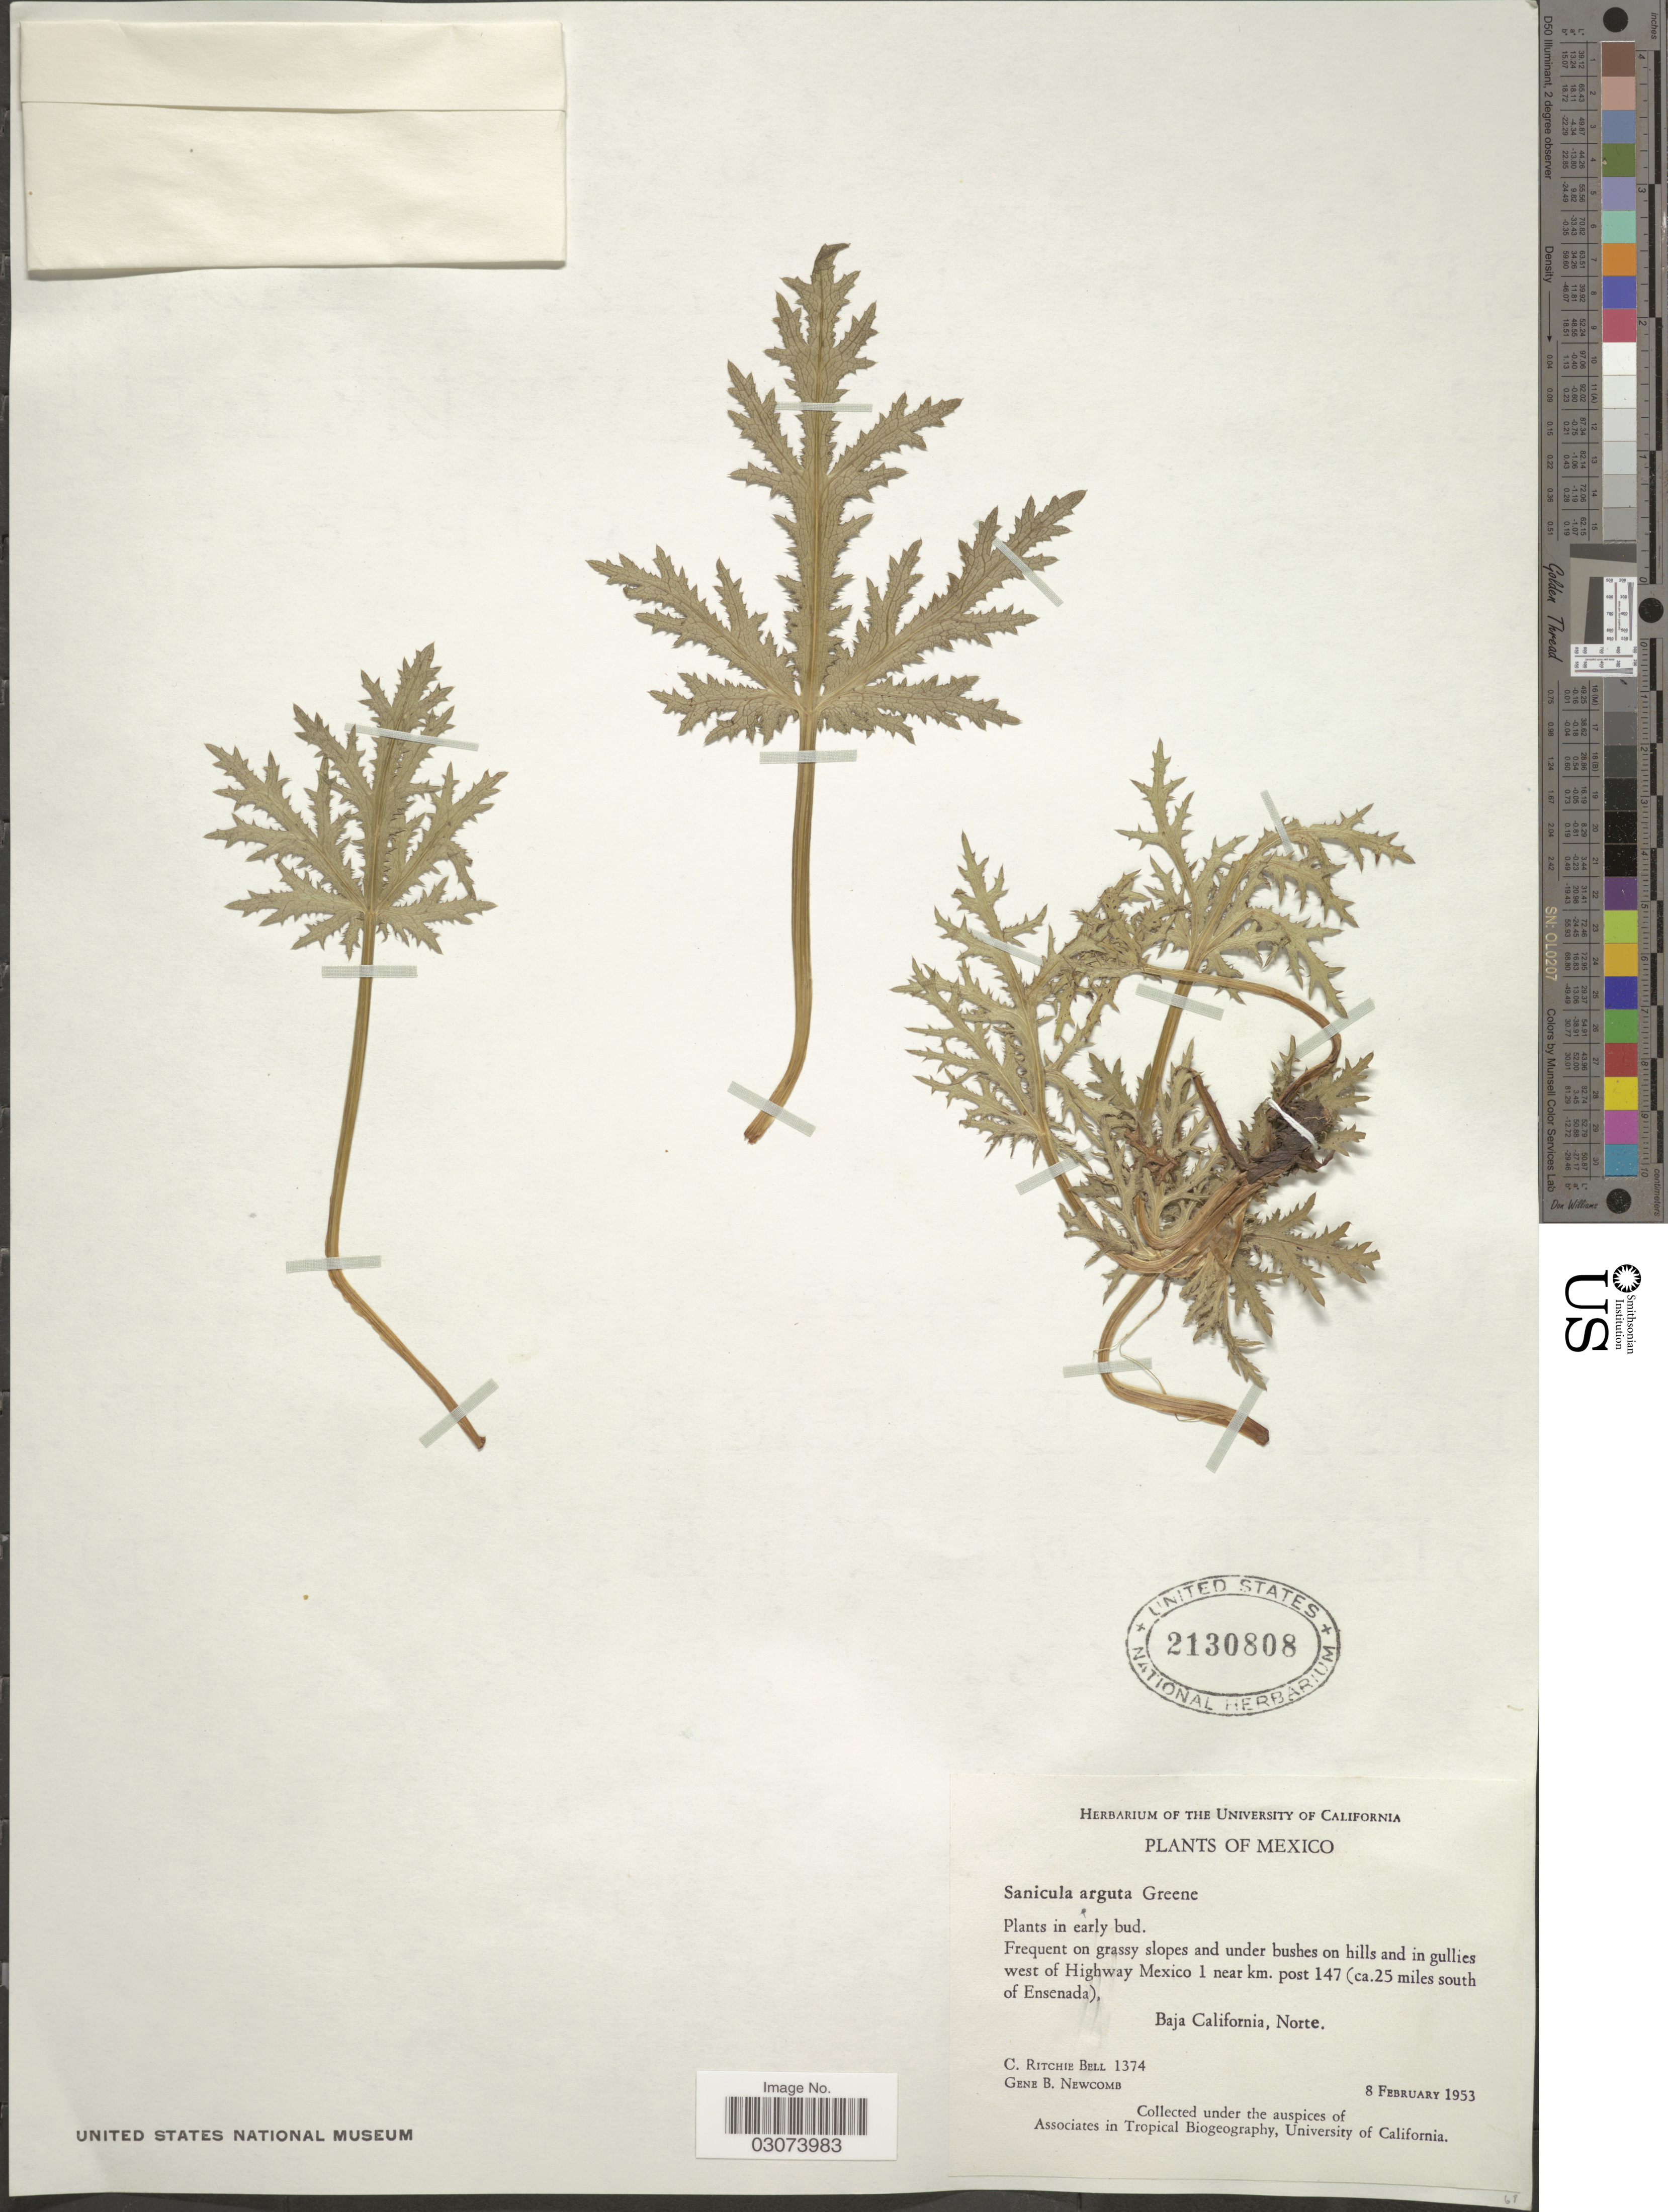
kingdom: Plantae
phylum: Tracheophyta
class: Magnoliopsida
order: Apiales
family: Apiaceae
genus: Sanicula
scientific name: Sanicula arguta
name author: Greene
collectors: C. R. Bell & G. B. Newcomb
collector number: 1374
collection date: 1953-02-08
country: Mexico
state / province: Baja California Norte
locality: Frequent on grassy slopes and under bushes on hills and in gullies west of Highway Mexico 1 near km. post 147 (ca. 25 miles south of Ensenada).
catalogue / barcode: US 2130808